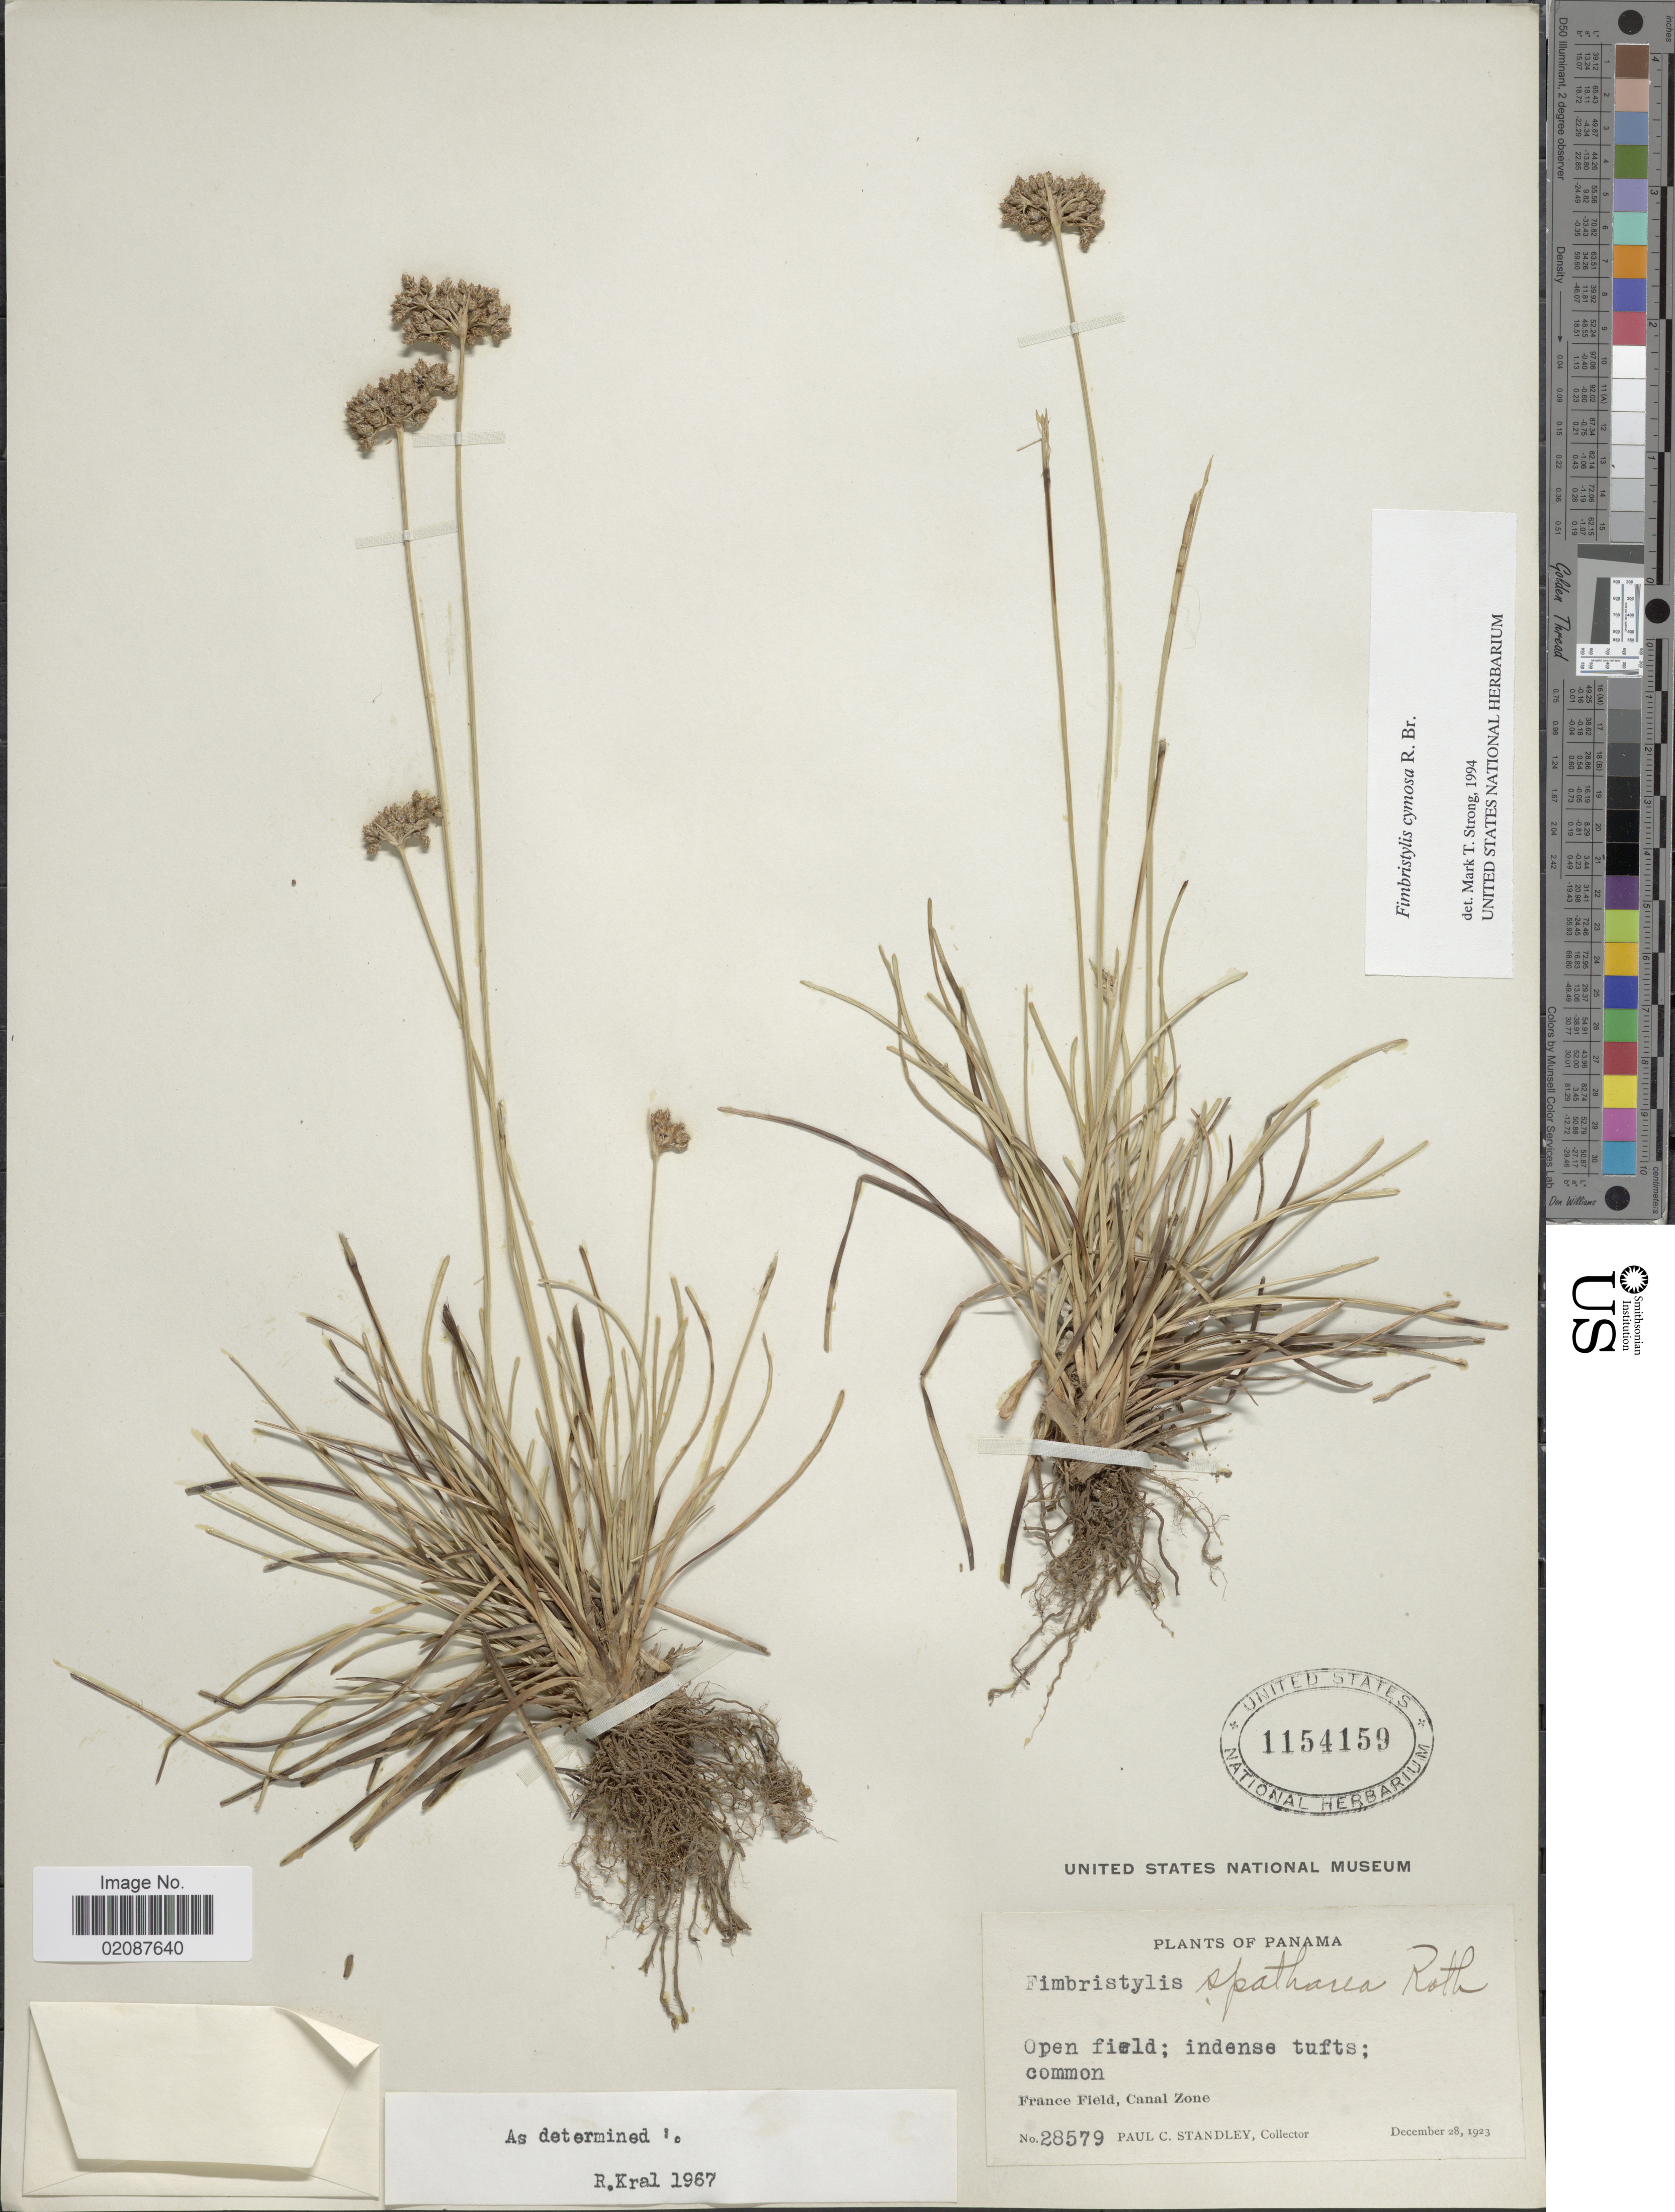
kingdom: Plantae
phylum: Tracheophyta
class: Liliopsida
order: Poales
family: Cyperaceae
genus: Fimbristylis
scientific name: Fimbristylis cymosa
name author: R. Br.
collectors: P. C. Standley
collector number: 28579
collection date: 1923-12-28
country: Panama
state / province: Colón / Panamá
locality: Open field, France Field, Canal Zone.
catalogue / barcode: US 1154159